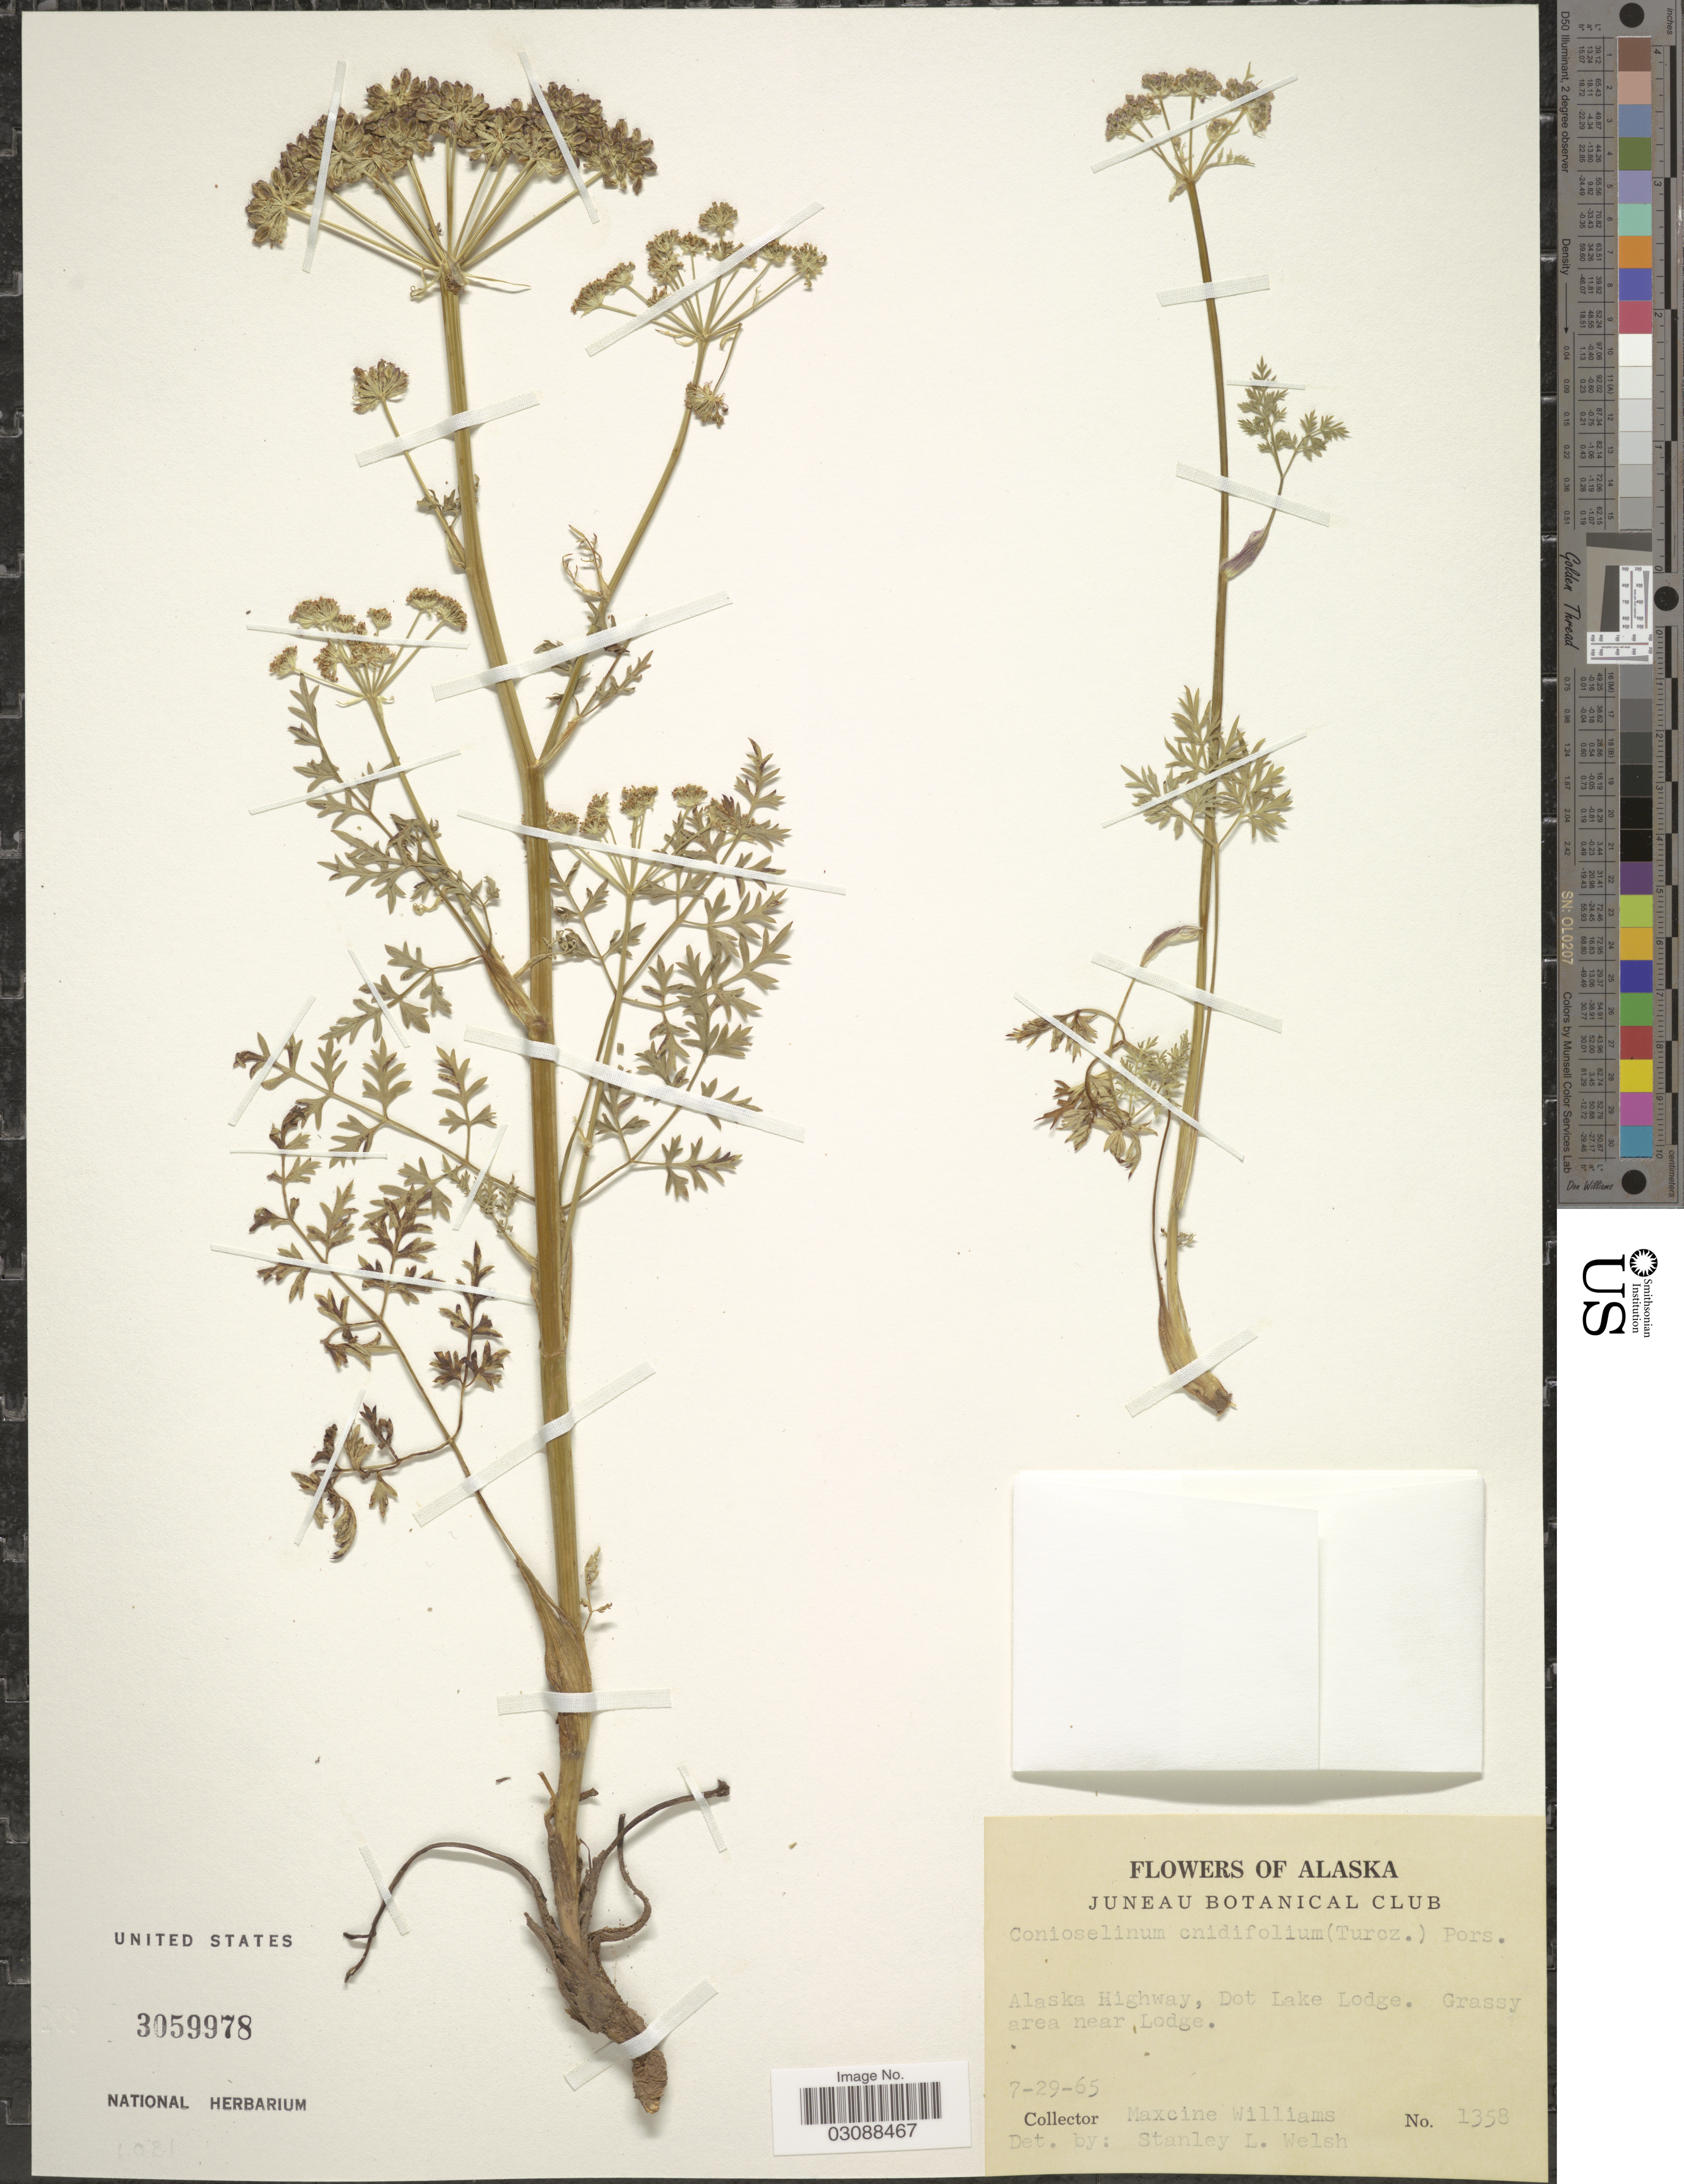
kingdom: Plantae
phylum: Tracheophyta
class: Magnoliopsida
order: Apiales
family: Apiaceae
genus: Cnidium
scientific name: Cnidium cnidiifolium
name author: (Turcz.) Schischk.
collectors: Mr. Williams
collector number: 1358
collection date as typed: Transcribed d/m/y: 29/7/65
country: United States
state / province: Alaska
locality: Alaska Highway, Dot Lake Lodge.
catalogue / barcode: US 3059978